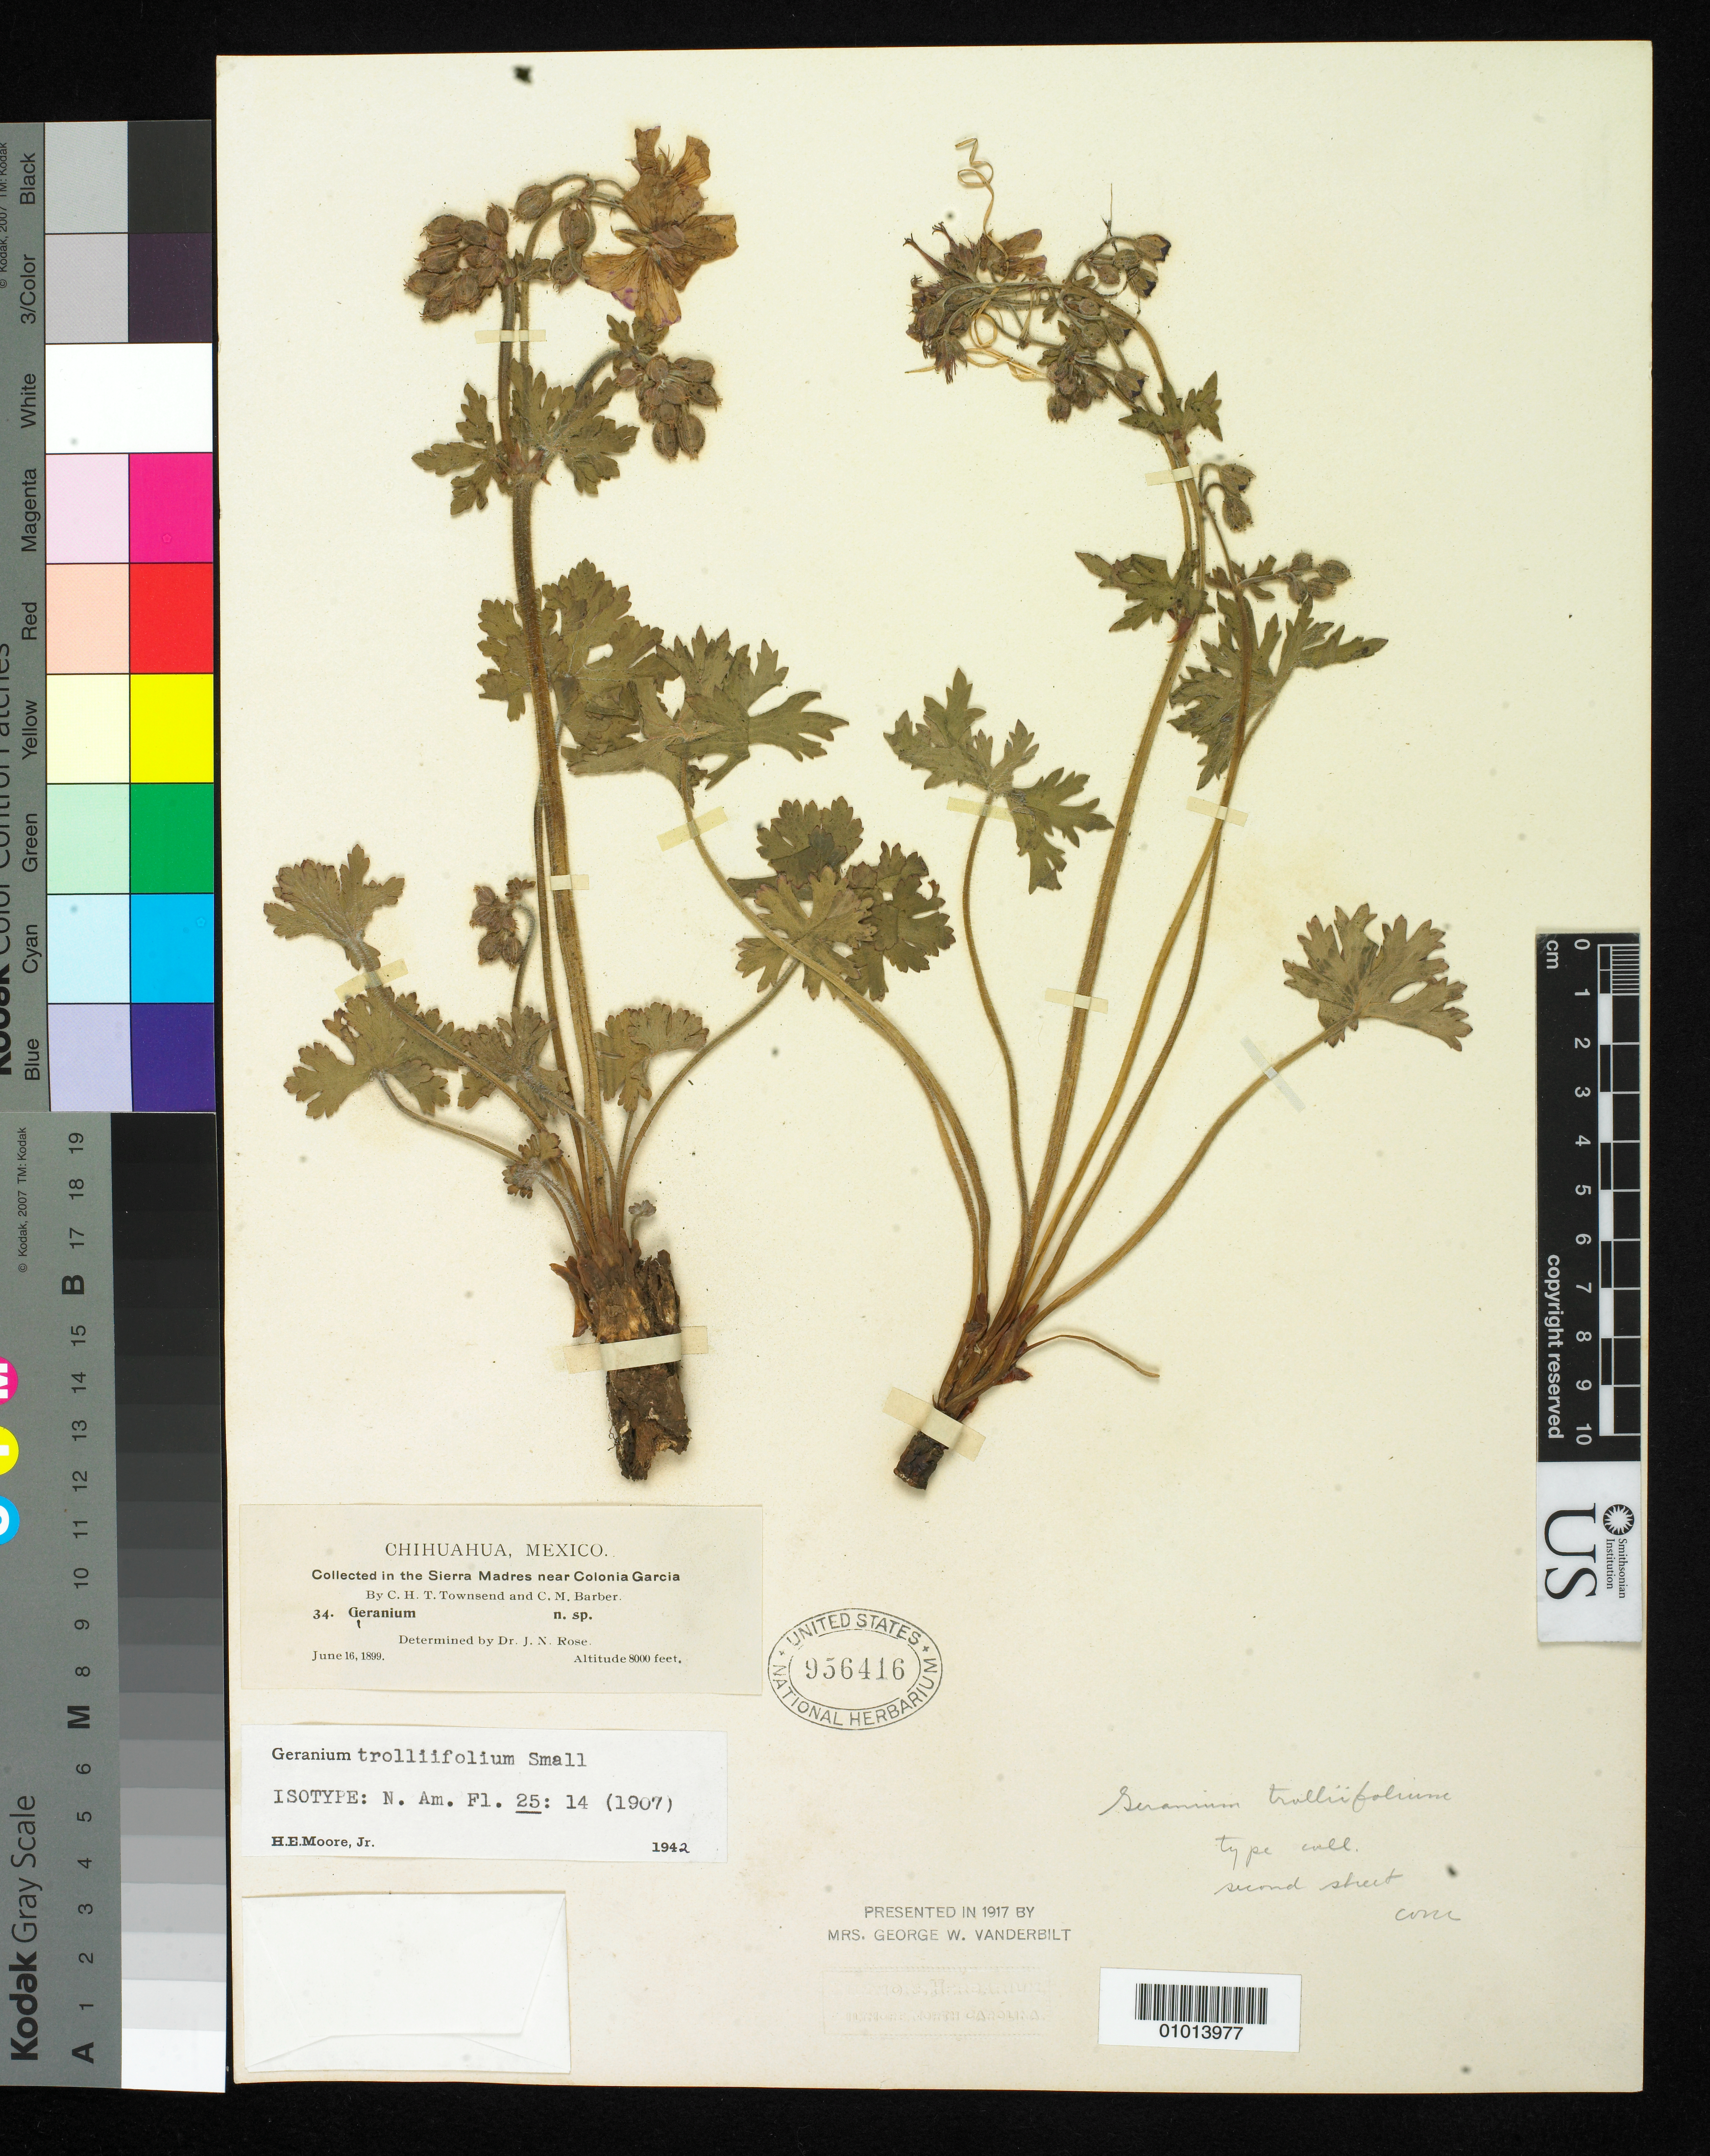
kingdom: Plantae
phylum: Tracheophyta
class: Magnoliopsida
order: Geraniales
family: Geraniaceae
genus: Geranium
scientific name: Geranium trolliifolium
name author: Small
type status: Isotype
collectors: C. H. T. Townsend & C. Barber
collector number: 34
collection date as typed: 16 Jun 1899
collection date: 1899-06-16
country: Mexico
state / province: Chihuahua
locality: In the Sierra Madres near Colonia Garcia.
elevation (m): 2438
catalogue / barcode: US 956416